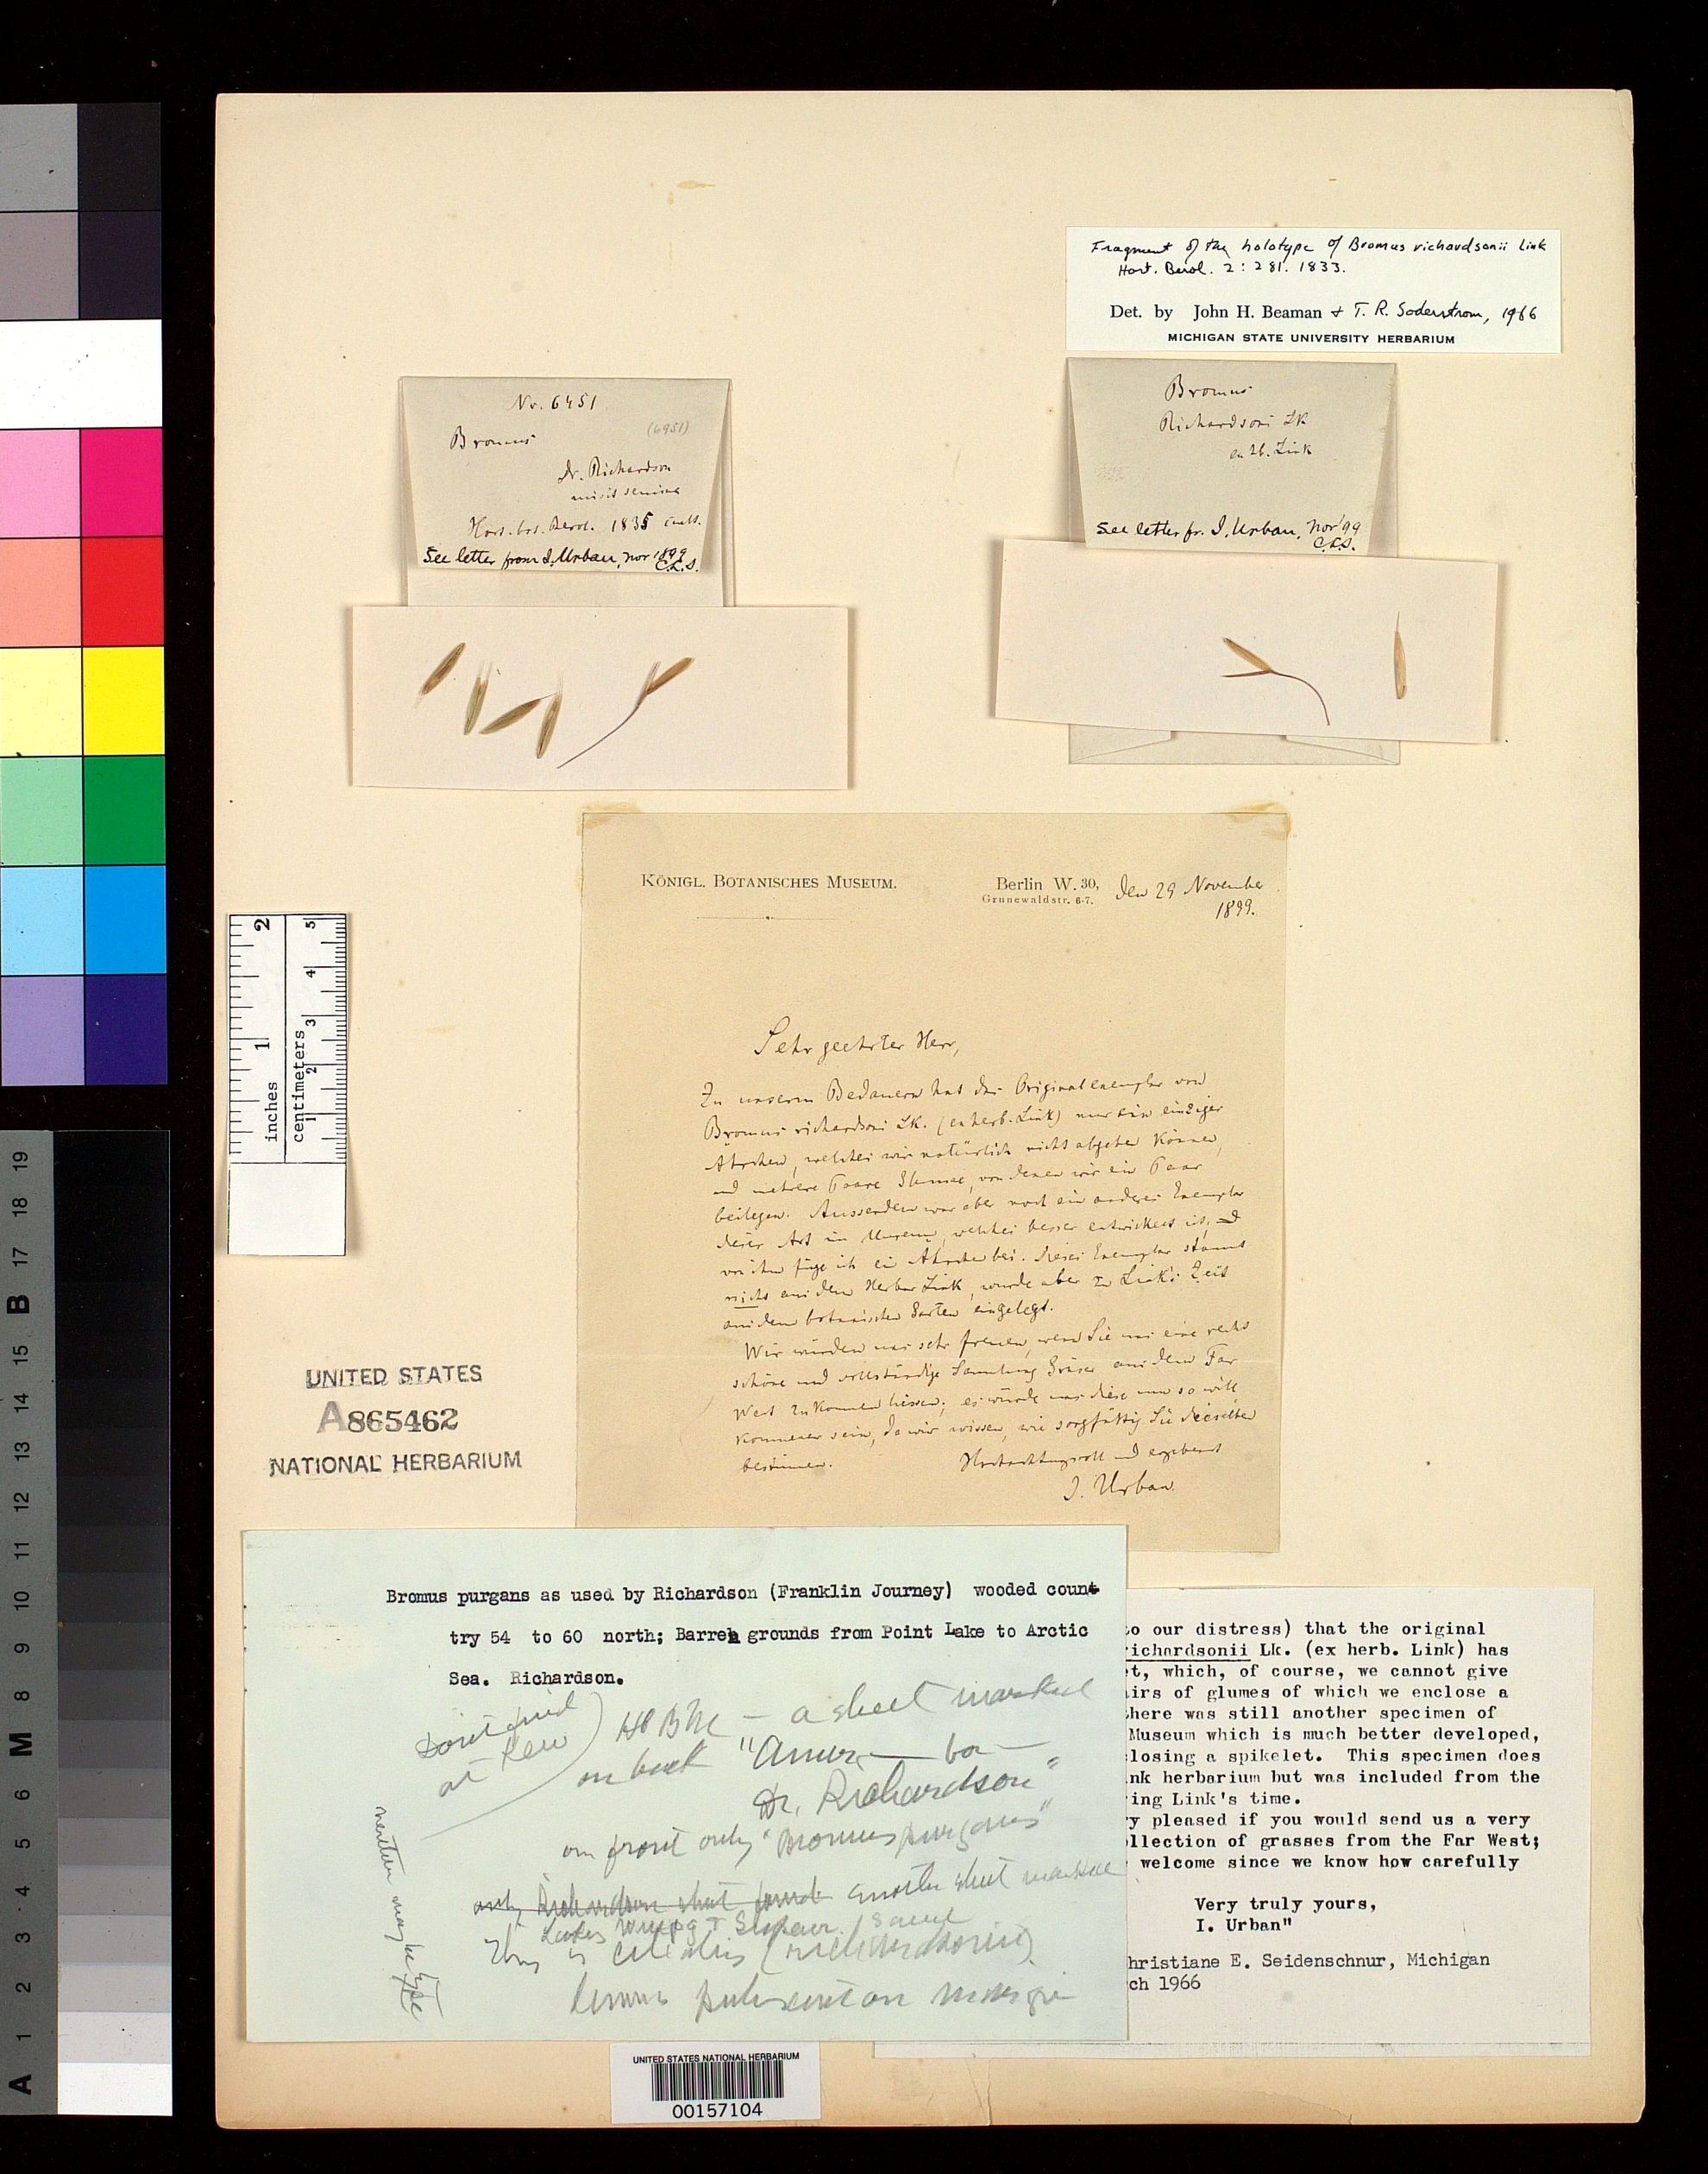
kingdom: Plantae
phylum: Tracheophyta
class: Liliopsida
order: Poales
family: Poaceae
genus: Bromus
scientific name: Bromus richardsoni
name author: Link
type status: Type Fragment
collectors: J. Richardson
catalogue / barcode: US 865462A